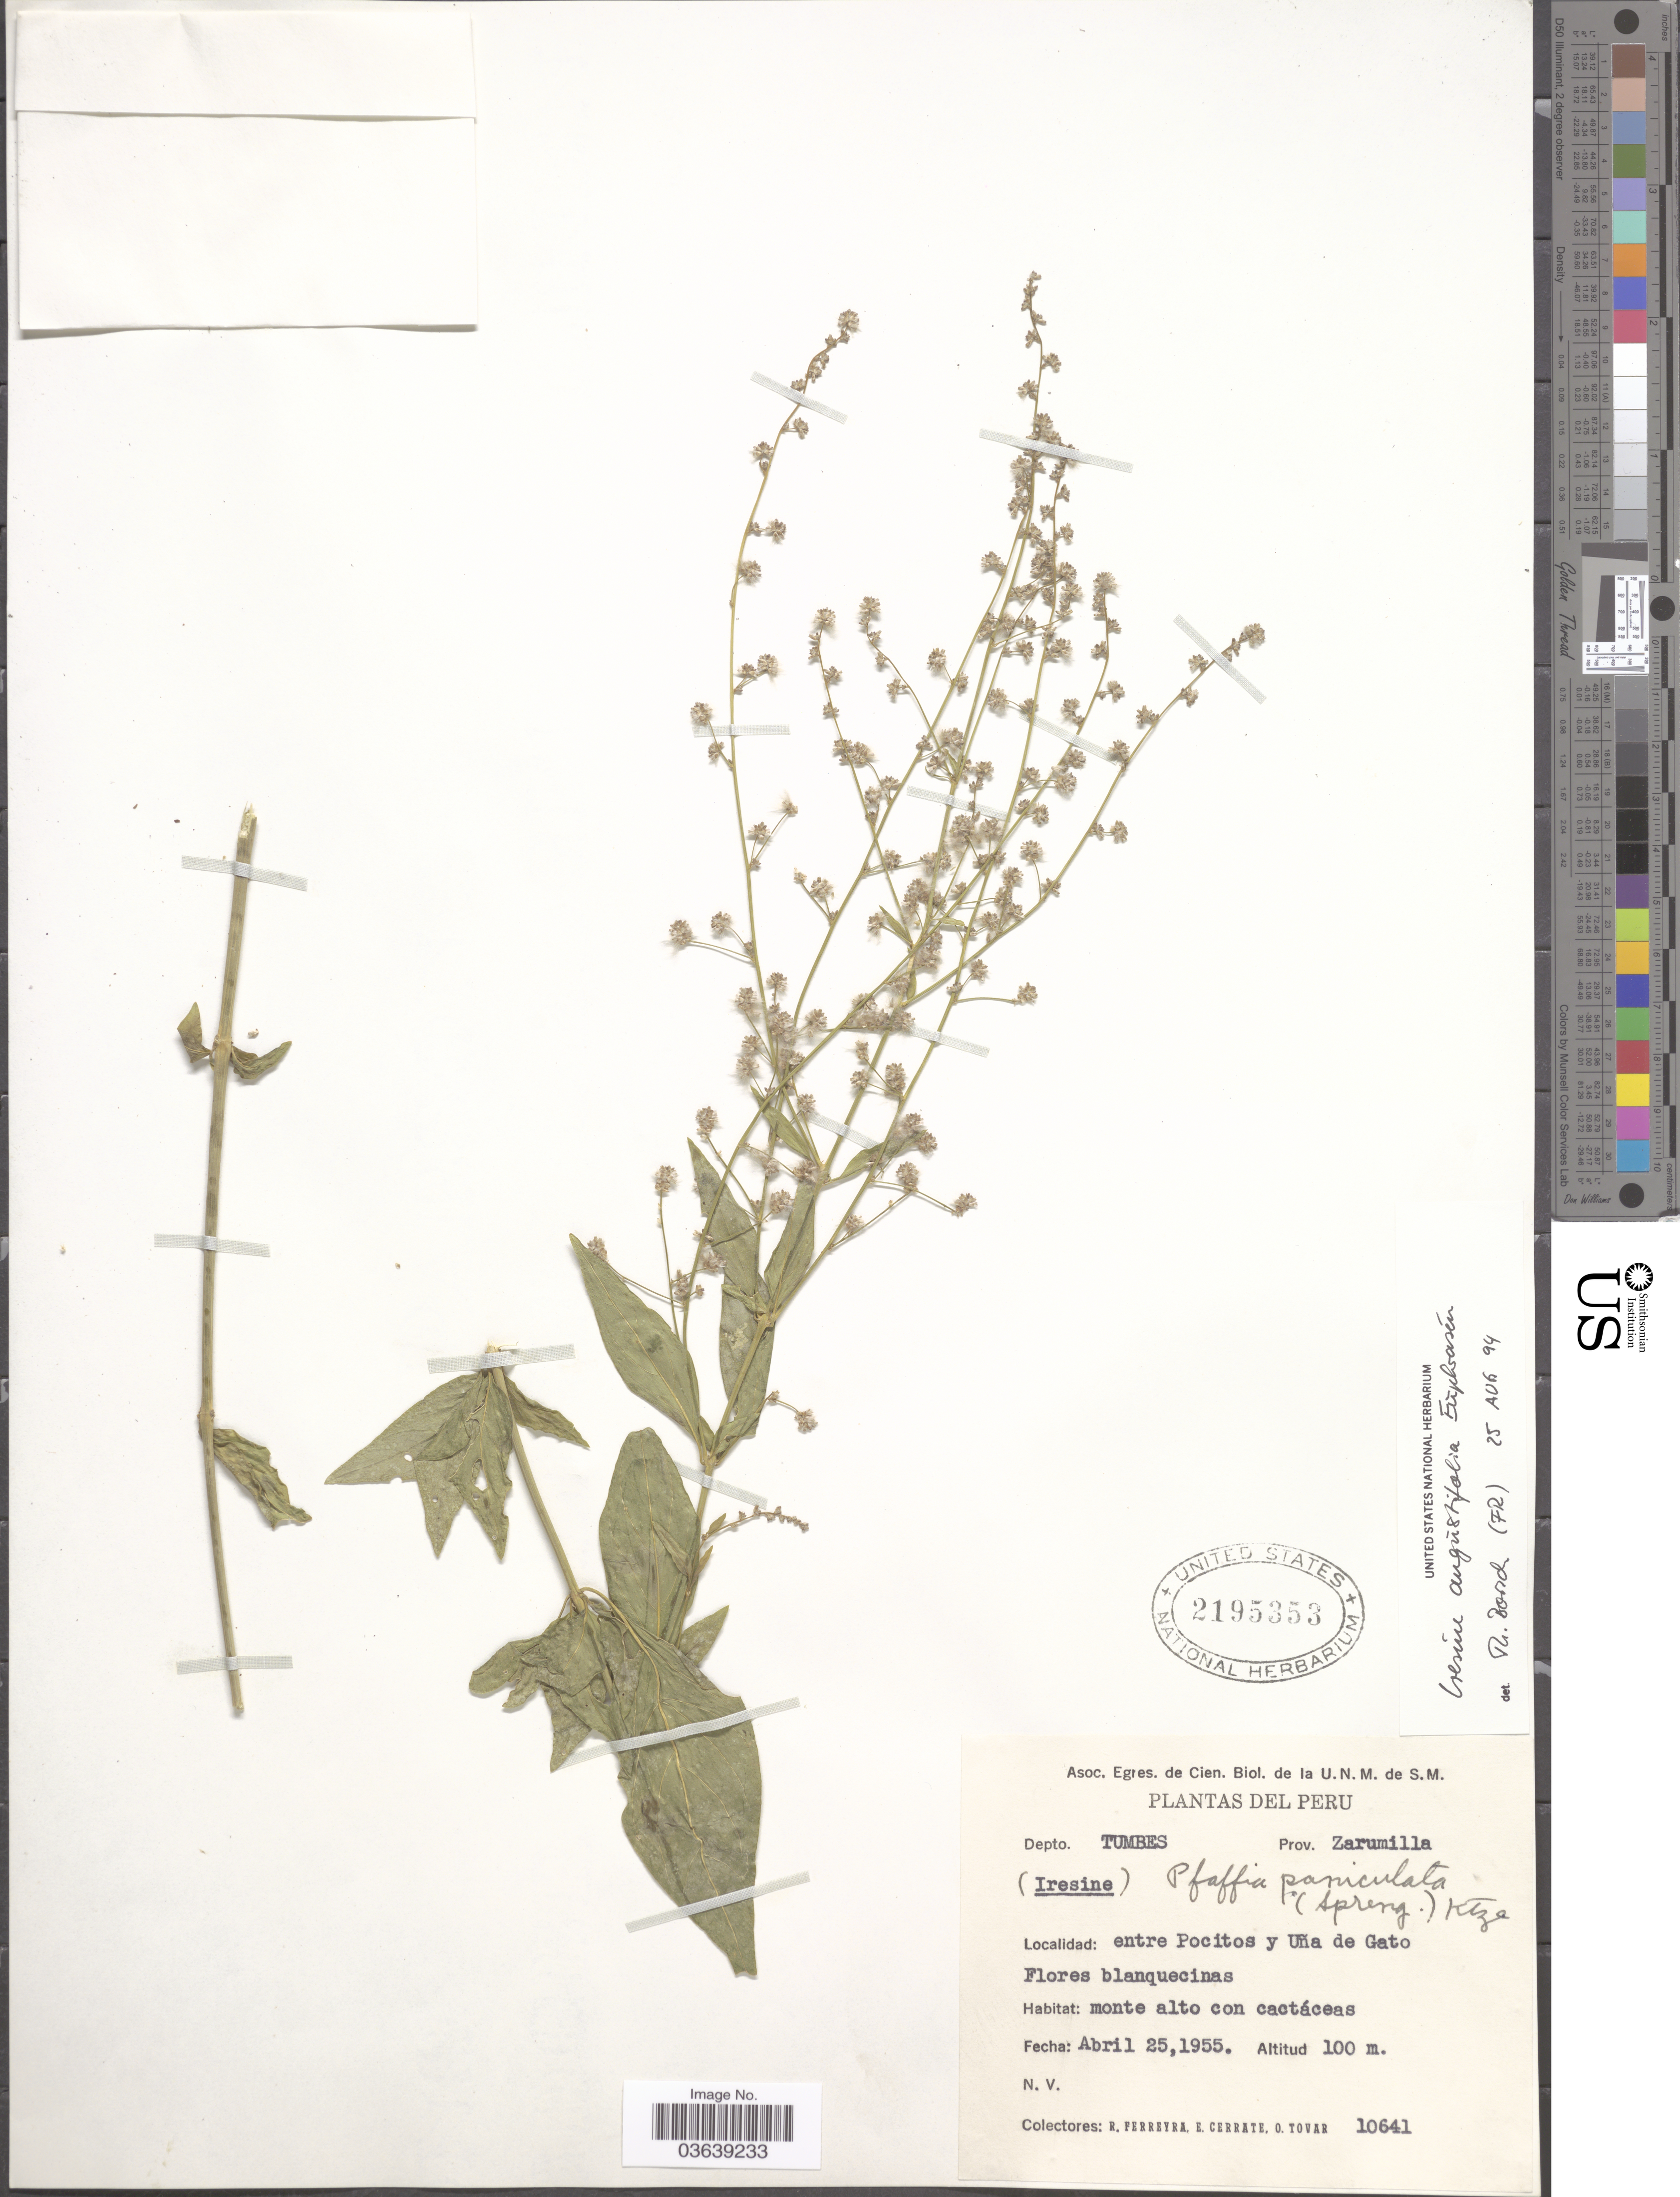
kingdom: Plantae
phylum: Tracheophyta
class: Magnoliopsida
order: Caryophyllales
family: Amaranthaceae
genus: Iresine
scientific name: Iresine angustifolia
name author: Euphrasén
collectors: R. A. Ferreyra, E. Cerrate & Ó. Tovar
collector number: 10641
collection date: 1955-04-25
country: Peru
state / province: Tumbes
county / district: Zarumilla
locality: Depto. Tumbes. Prov. Zarumilla. Entre Pocitos y Uña de Gato.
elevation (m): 100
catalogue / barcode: US 2195353